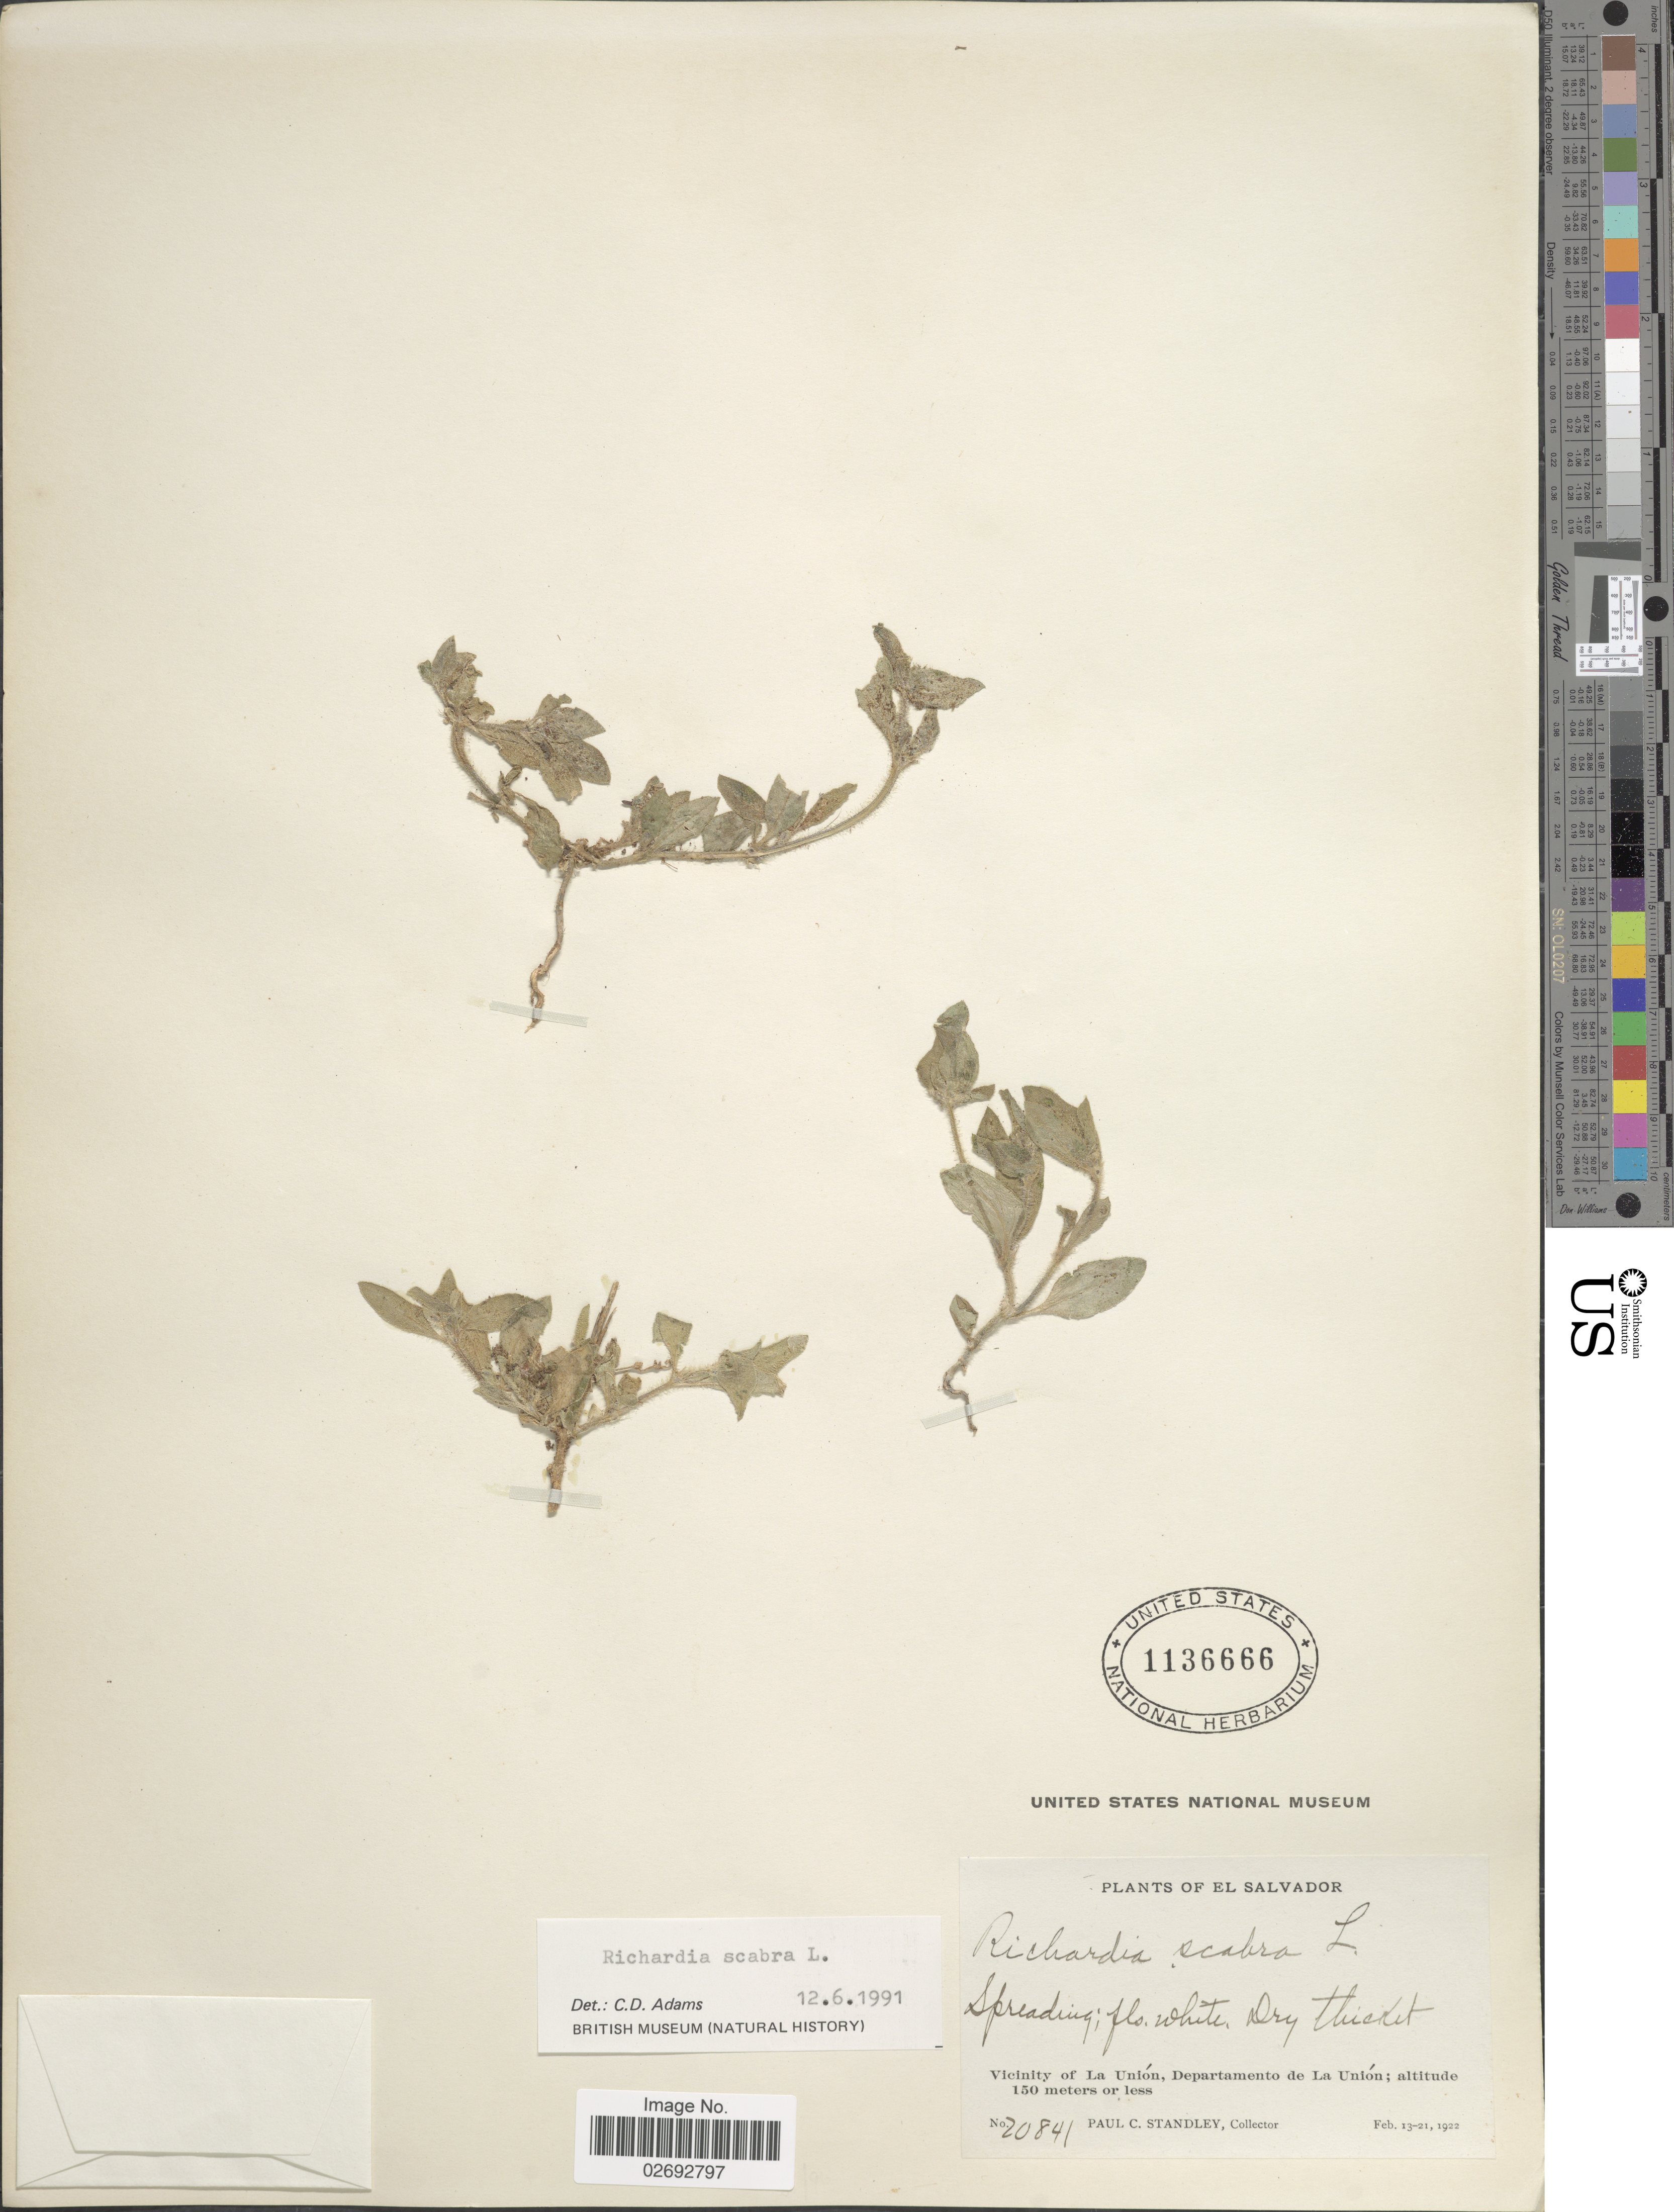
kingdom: Plantae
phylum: Tracheophyta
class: Magnoliopsida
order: Gentianales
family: Rubiaceae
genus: Richardia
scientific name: Richardia scabra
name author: L.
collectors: P. C. Standley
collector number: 20841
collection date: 1922-02-13/1922-02-21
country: El Salvador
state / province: La Union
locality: Vicinity of La Unión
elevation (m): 150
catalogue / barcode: US 1136666